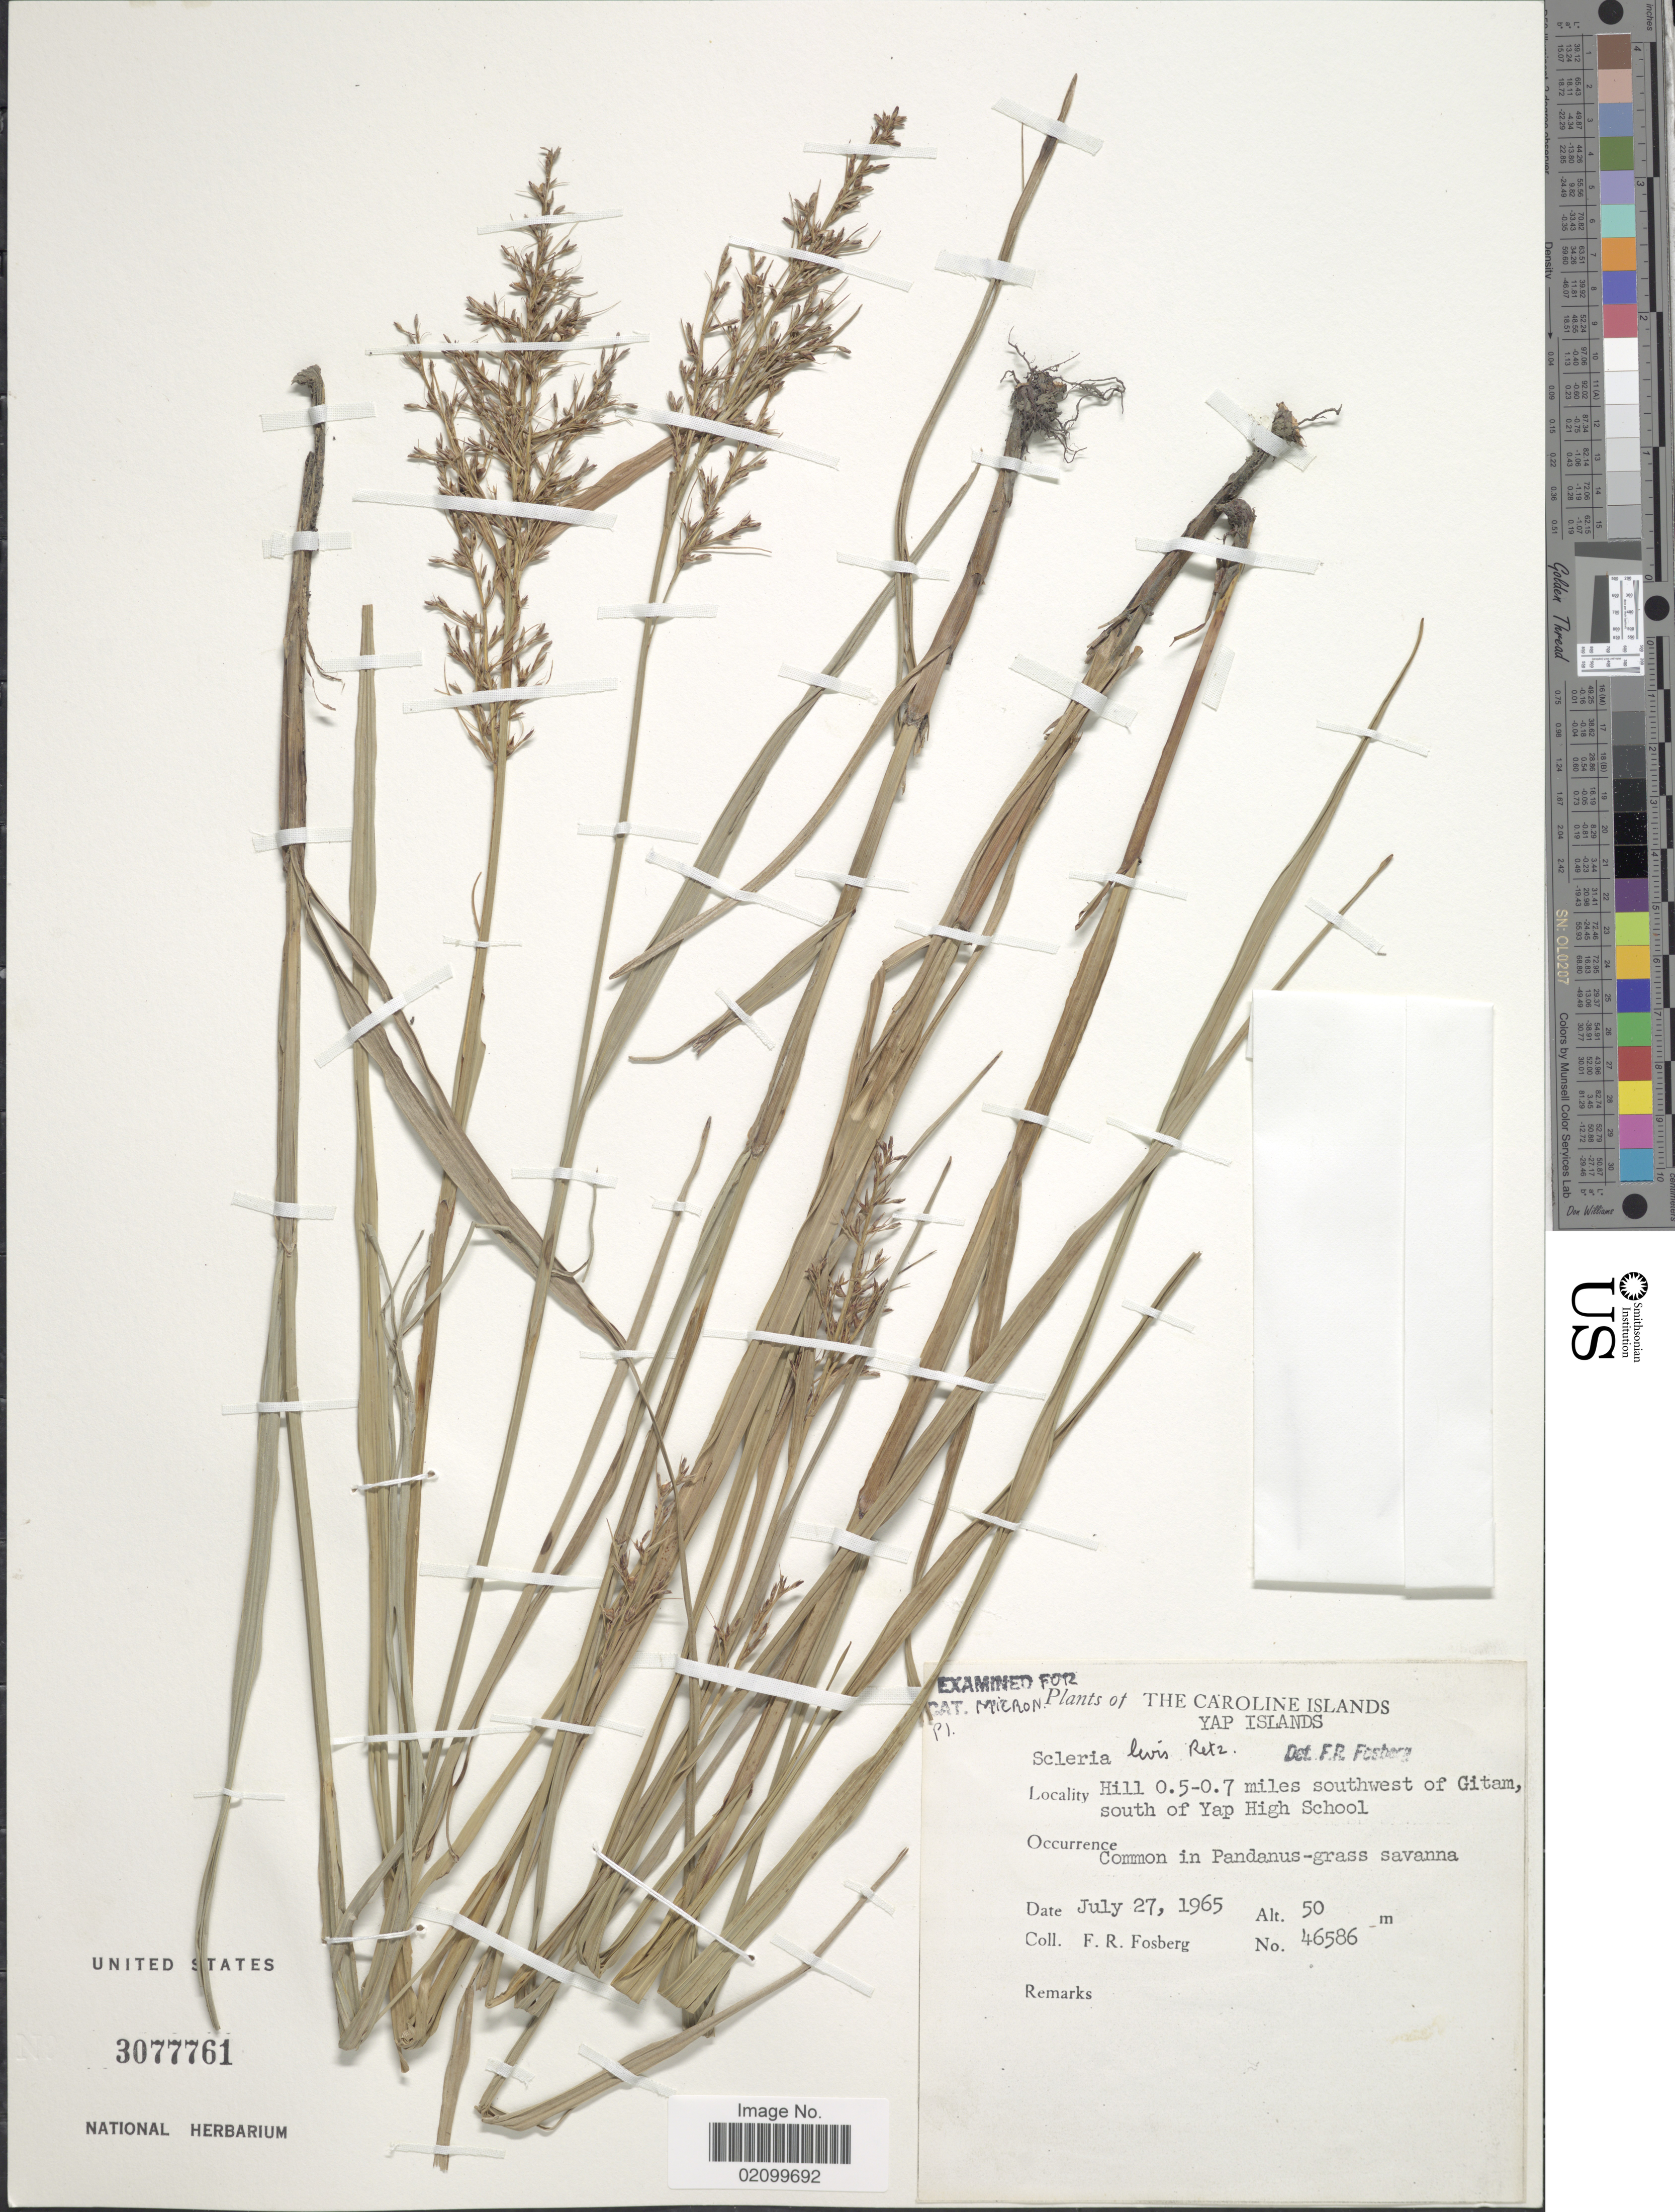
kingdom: Plantae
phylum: Tracheophyta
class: Liliopsida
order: Poales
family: Cyperaceae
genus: Scleria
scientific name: Scleria levis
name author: Retz.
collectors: F. R. Fosberg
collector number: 46586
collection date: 1965-07-27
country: Micronesia, Federated States of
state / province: Yap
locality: Caroline Islands, Yap Islands. Hill 0.5-0.7 miles southwest of Gitam, south of Yap High School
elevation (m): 50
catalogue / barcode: US 3077761